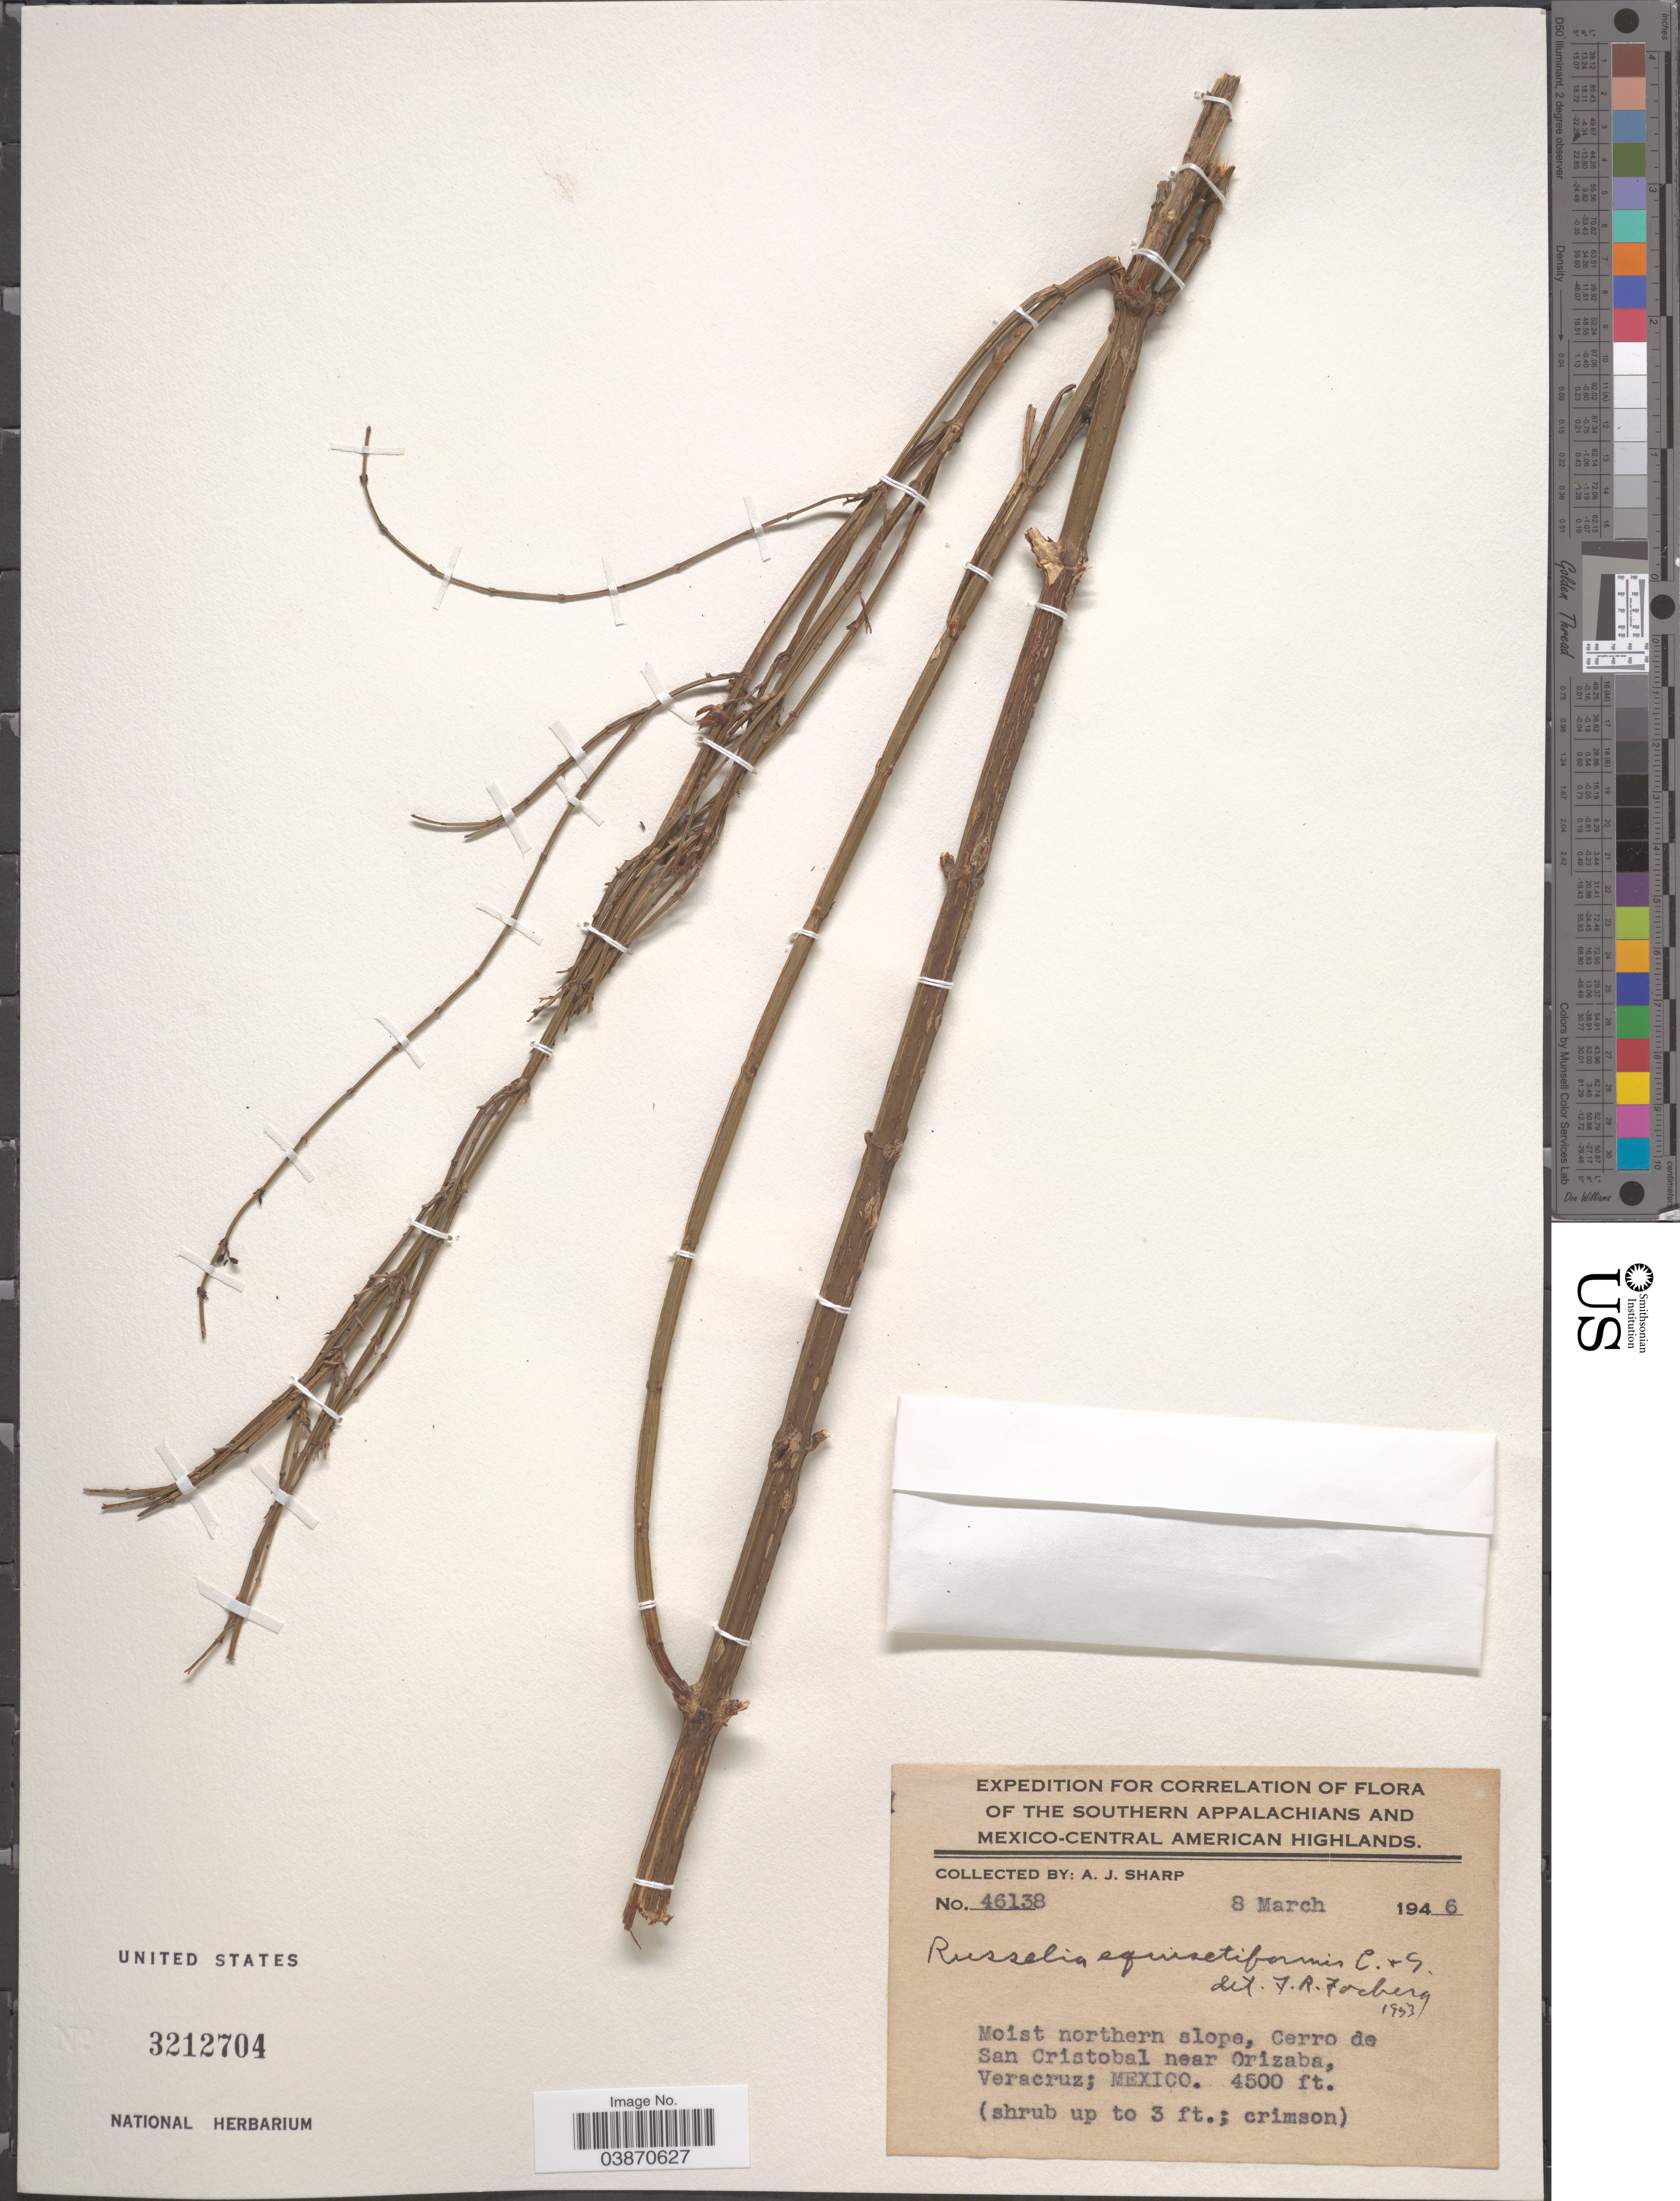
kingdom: Plantae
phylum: Tracheophyta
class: Magnoliopsida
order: Lamiales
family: Plantaginaceae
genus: Russelia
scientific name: Russelia equisetiformis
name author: Schltdl. & Cham.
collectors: A. J. Sharp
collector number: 46138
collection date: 1946-03-08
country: Mexico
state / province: Veracruz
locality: Southern Appalachians and Mexico-Central American Highlands. Moist northern slope, Cerro de San Cristobal near Orizaba.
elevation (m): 1372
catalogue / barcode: US 3212704